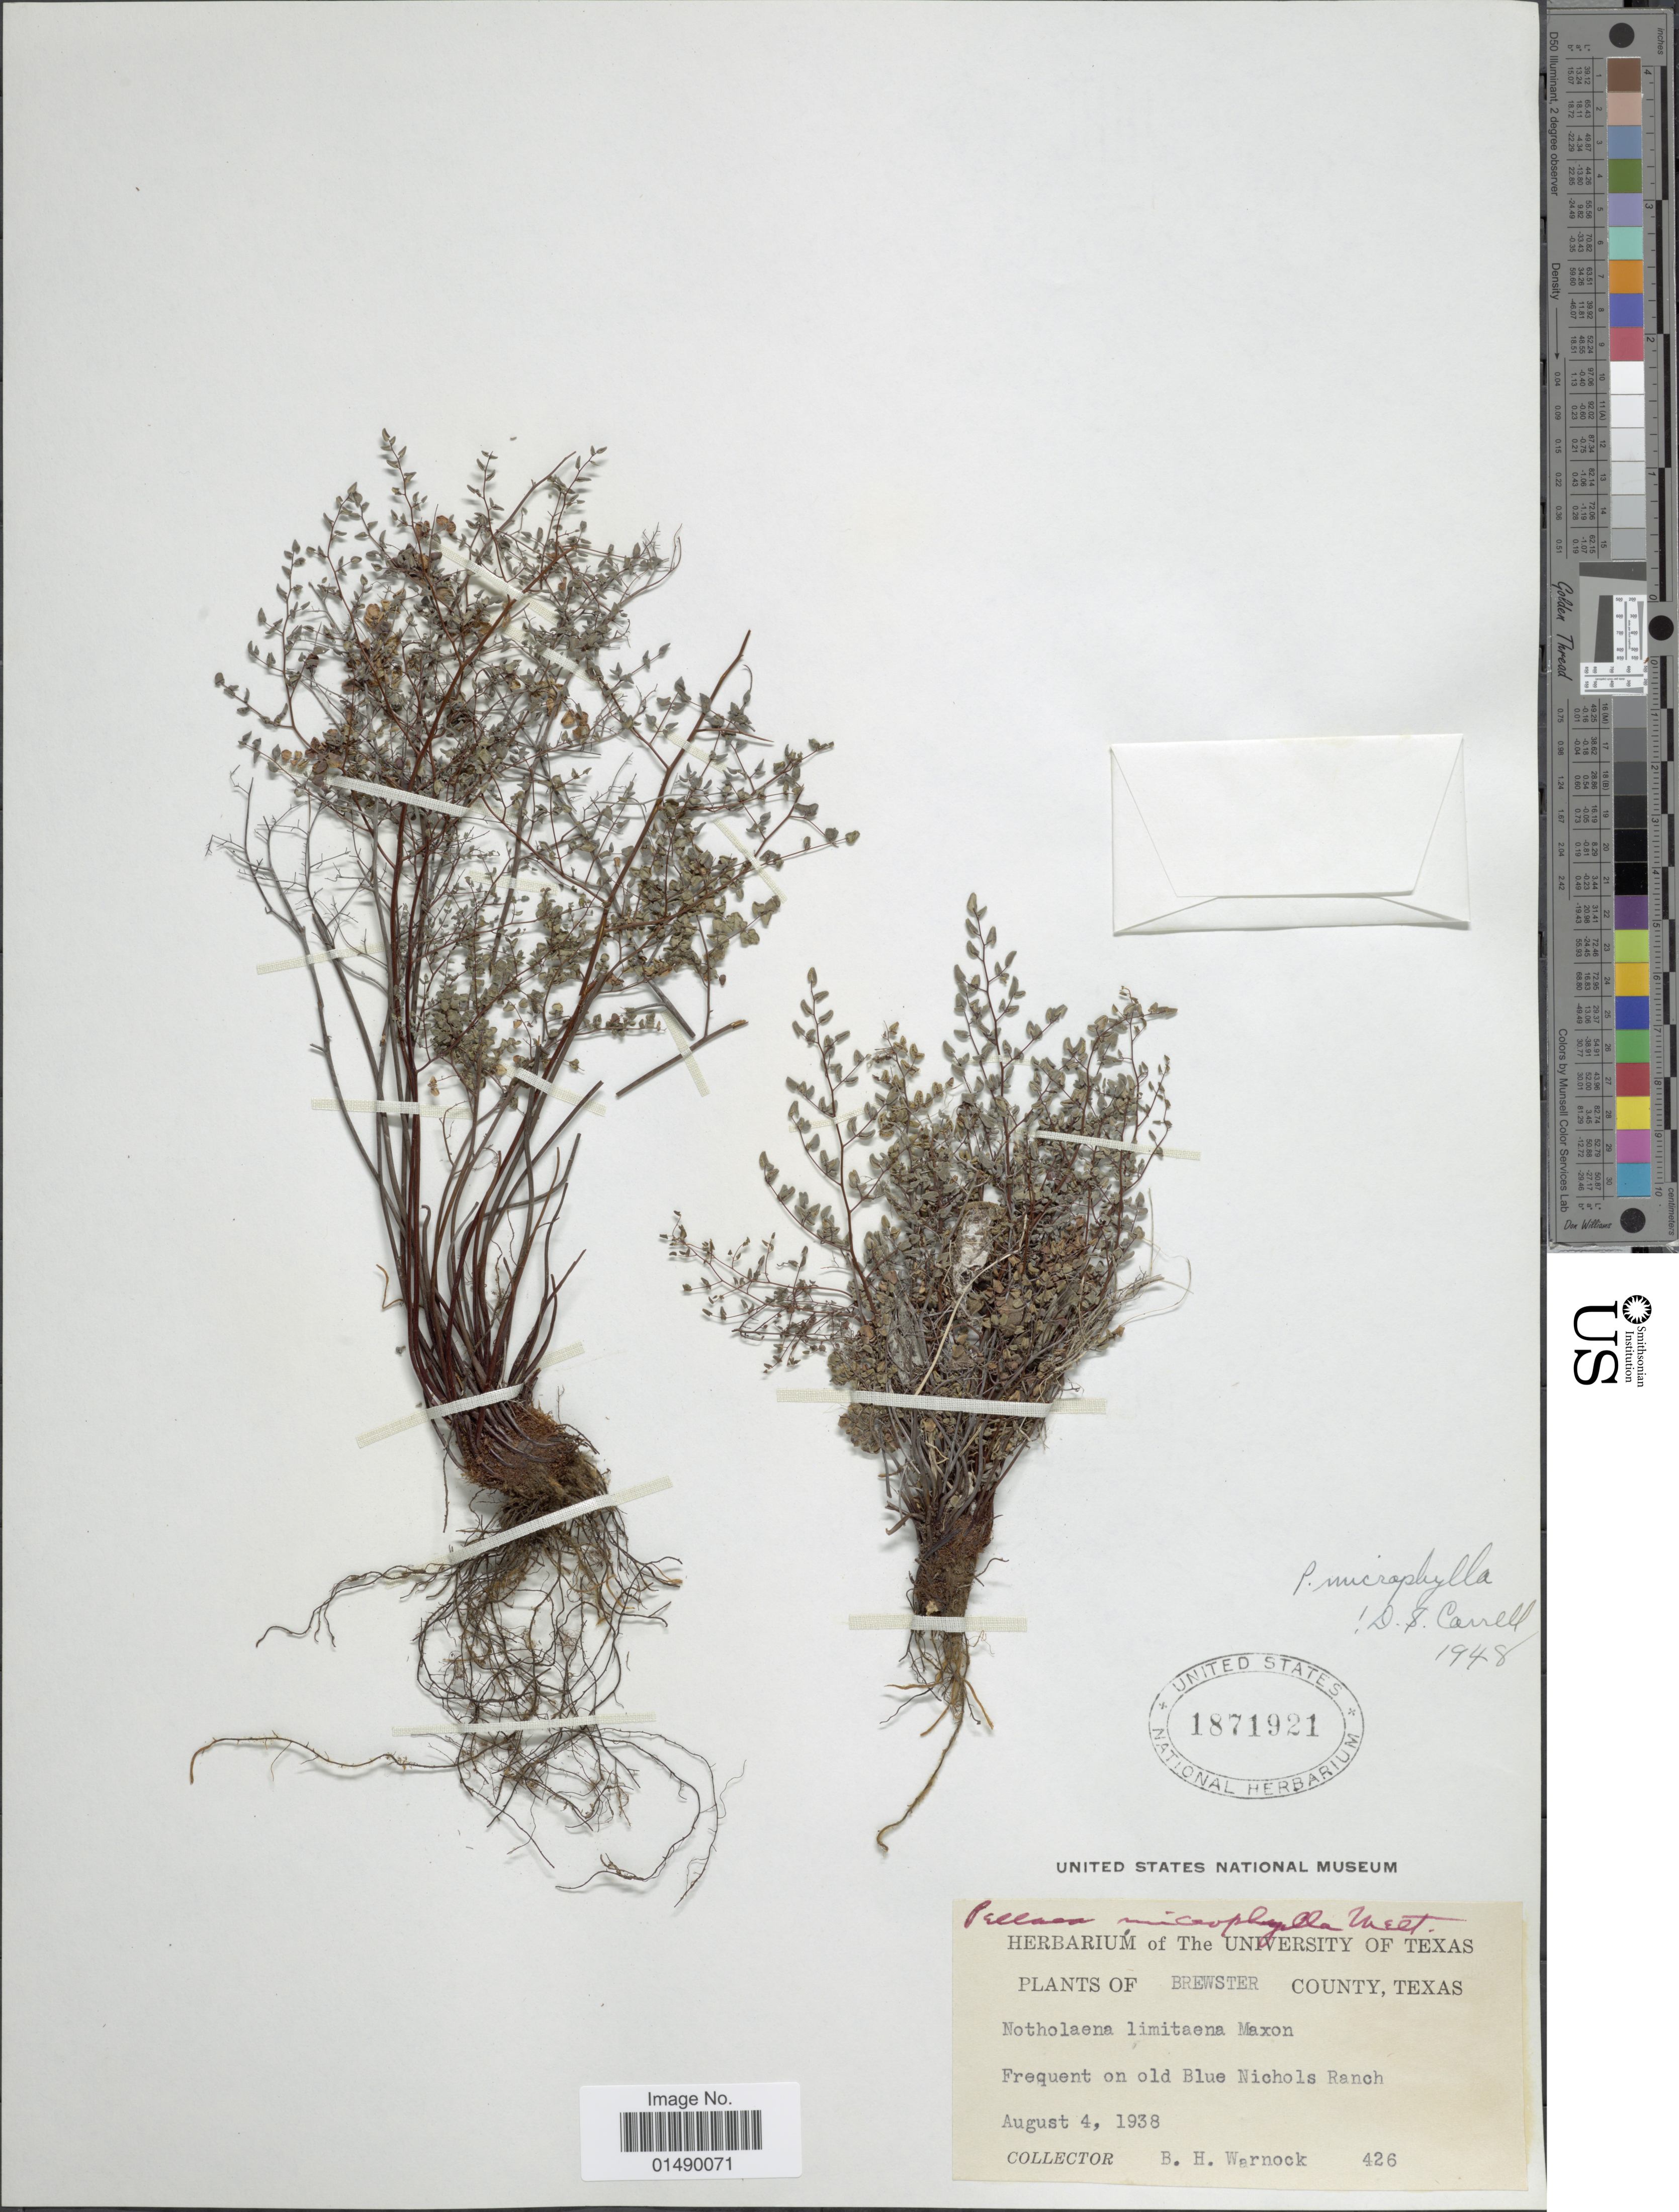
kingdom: Plantae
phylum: Tracheophyta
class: Polypodiopsida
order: Polypodiales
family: Pteridaceae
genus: Argyrochosma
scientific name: Argyrochosma microphylla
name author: (Mett. ex Kuhn) Windham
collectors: B. H. Warnock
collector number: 426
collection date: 1938-08-04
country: United States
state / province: Texas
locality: Brewster County, Frequent on old Blue Nichols Ranch.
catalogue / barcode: US 1871921